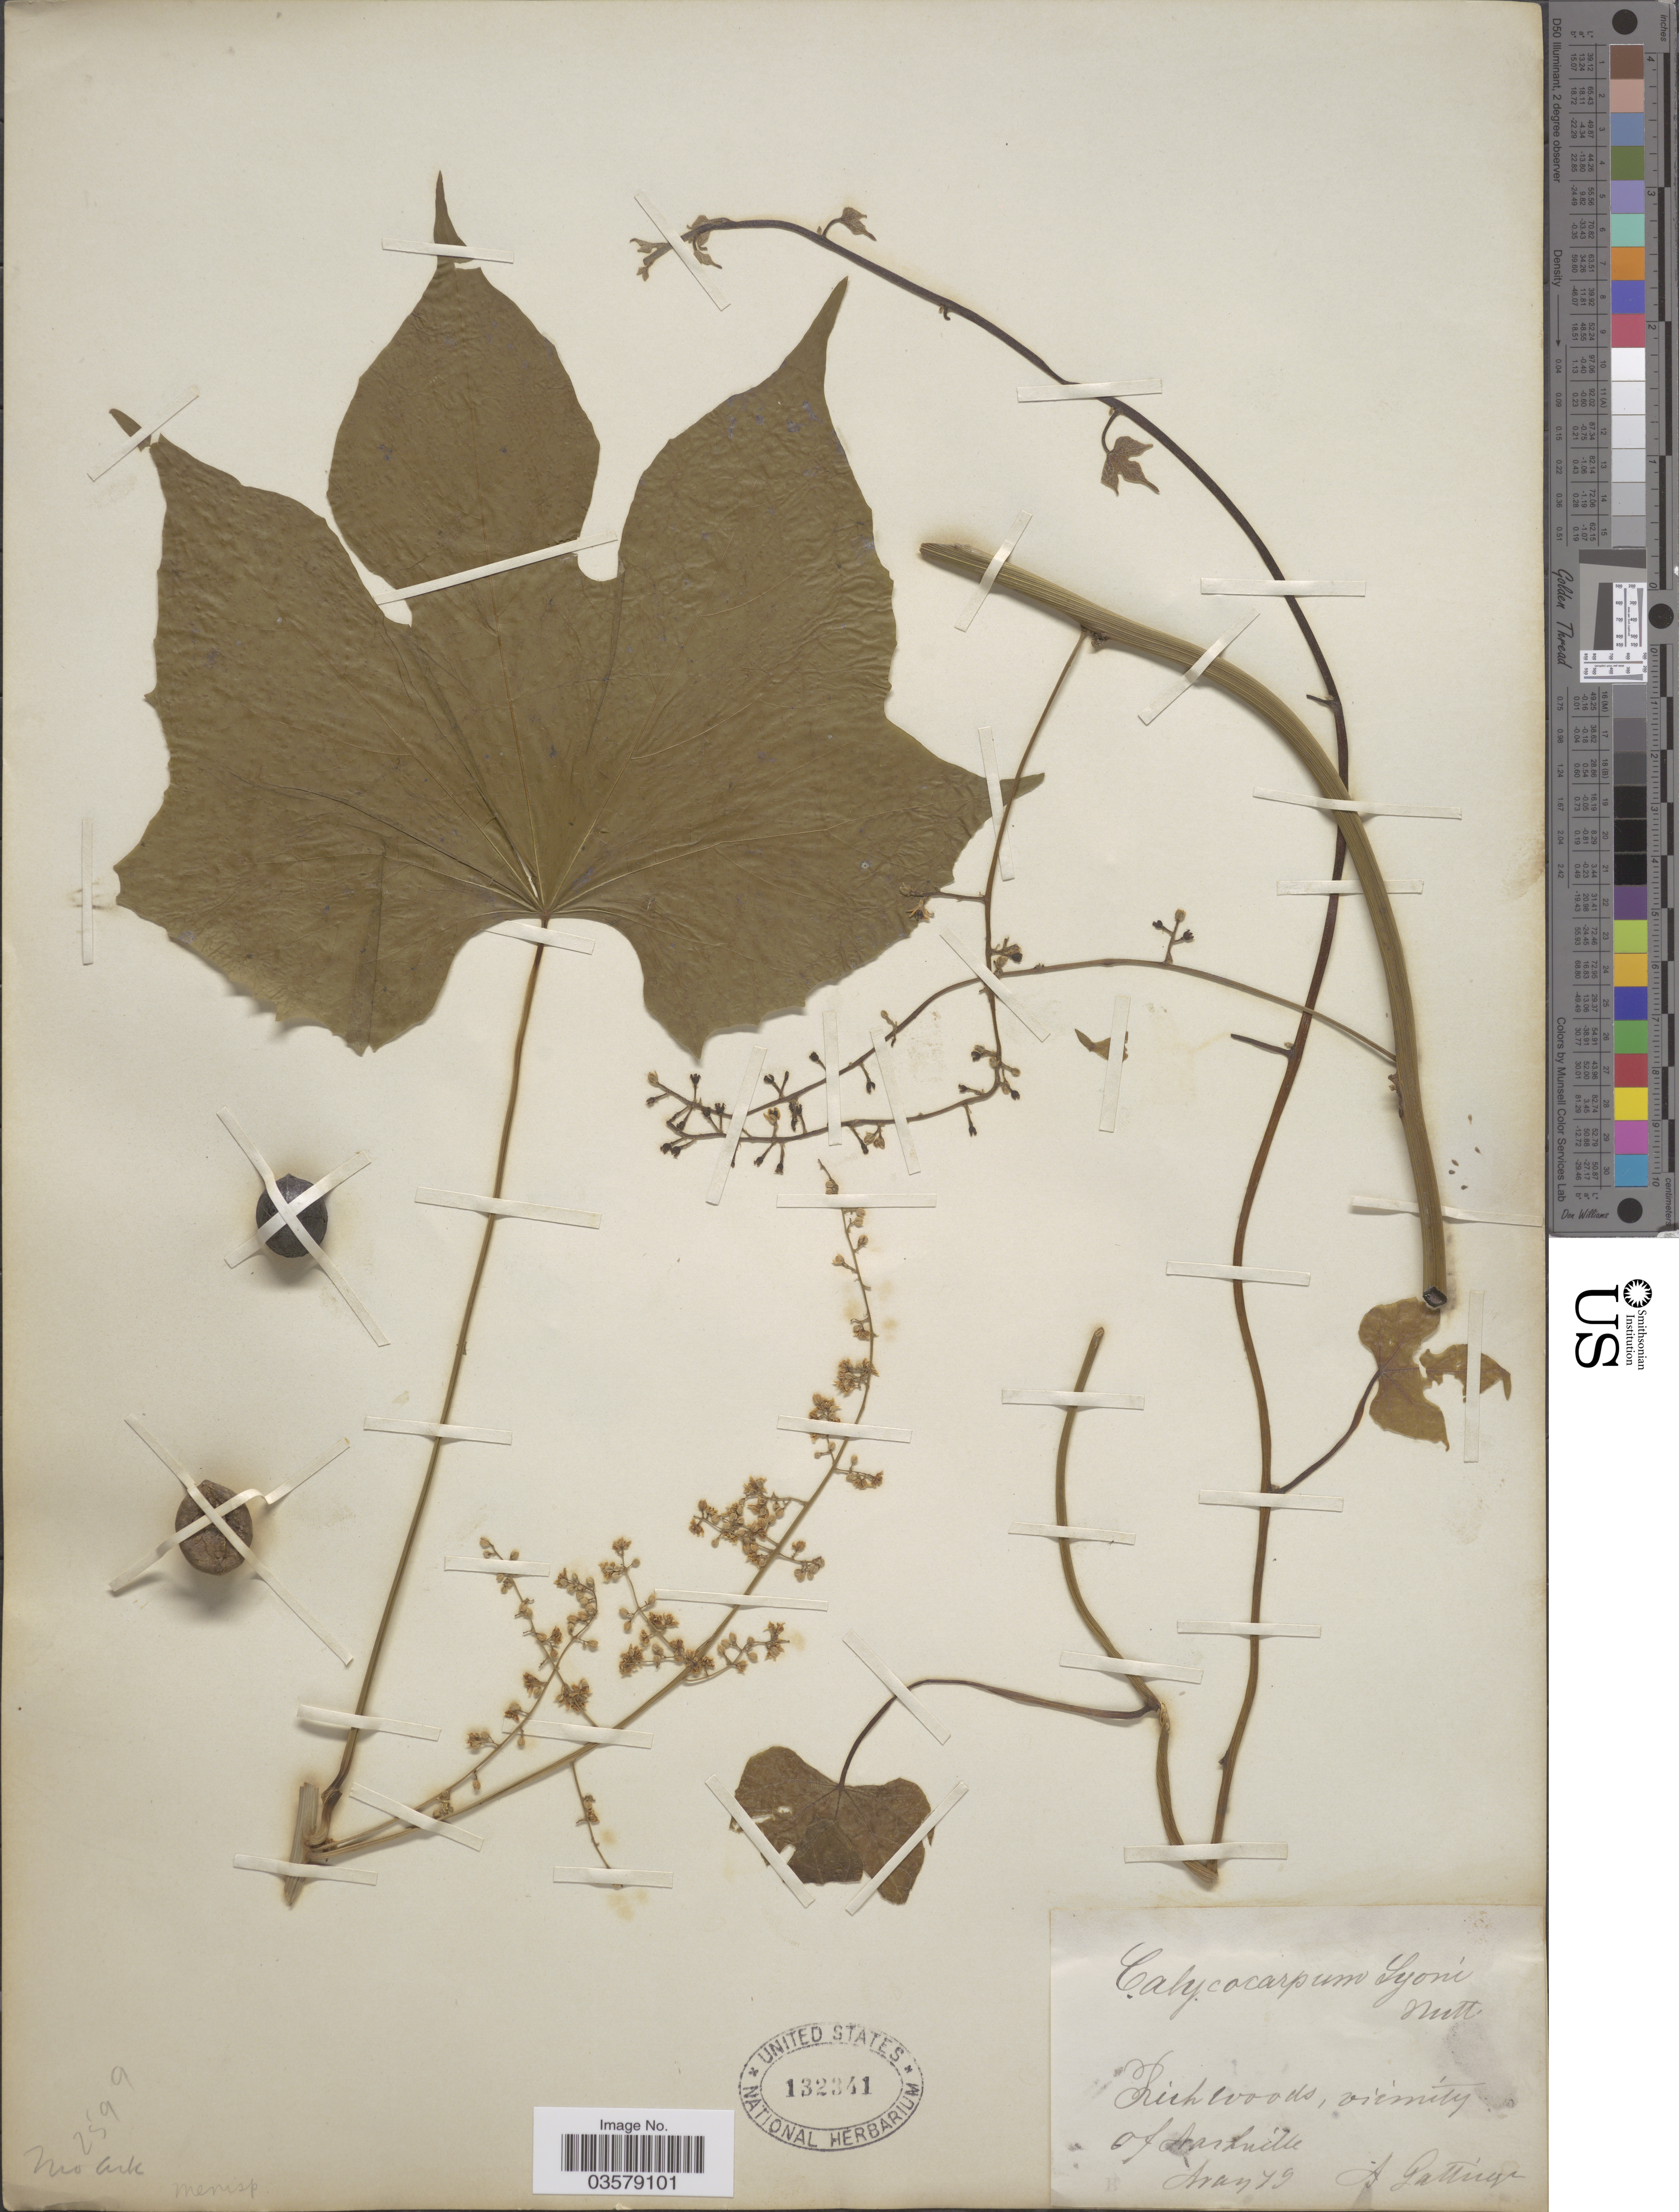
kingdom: Plantae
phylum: Tracheophyta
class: Magnoliopsida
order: Ranunculales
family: Menispermaceae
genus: Calycocarpum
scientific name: Calycocarpum lyonii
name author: (Pursh) A. Gray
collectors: A. Gattinger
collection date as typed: Transcribed d/m/y: /5/79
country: United States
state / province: Tennessee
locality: Rich woods, vicinity of Nashville.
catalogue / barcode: US 132341